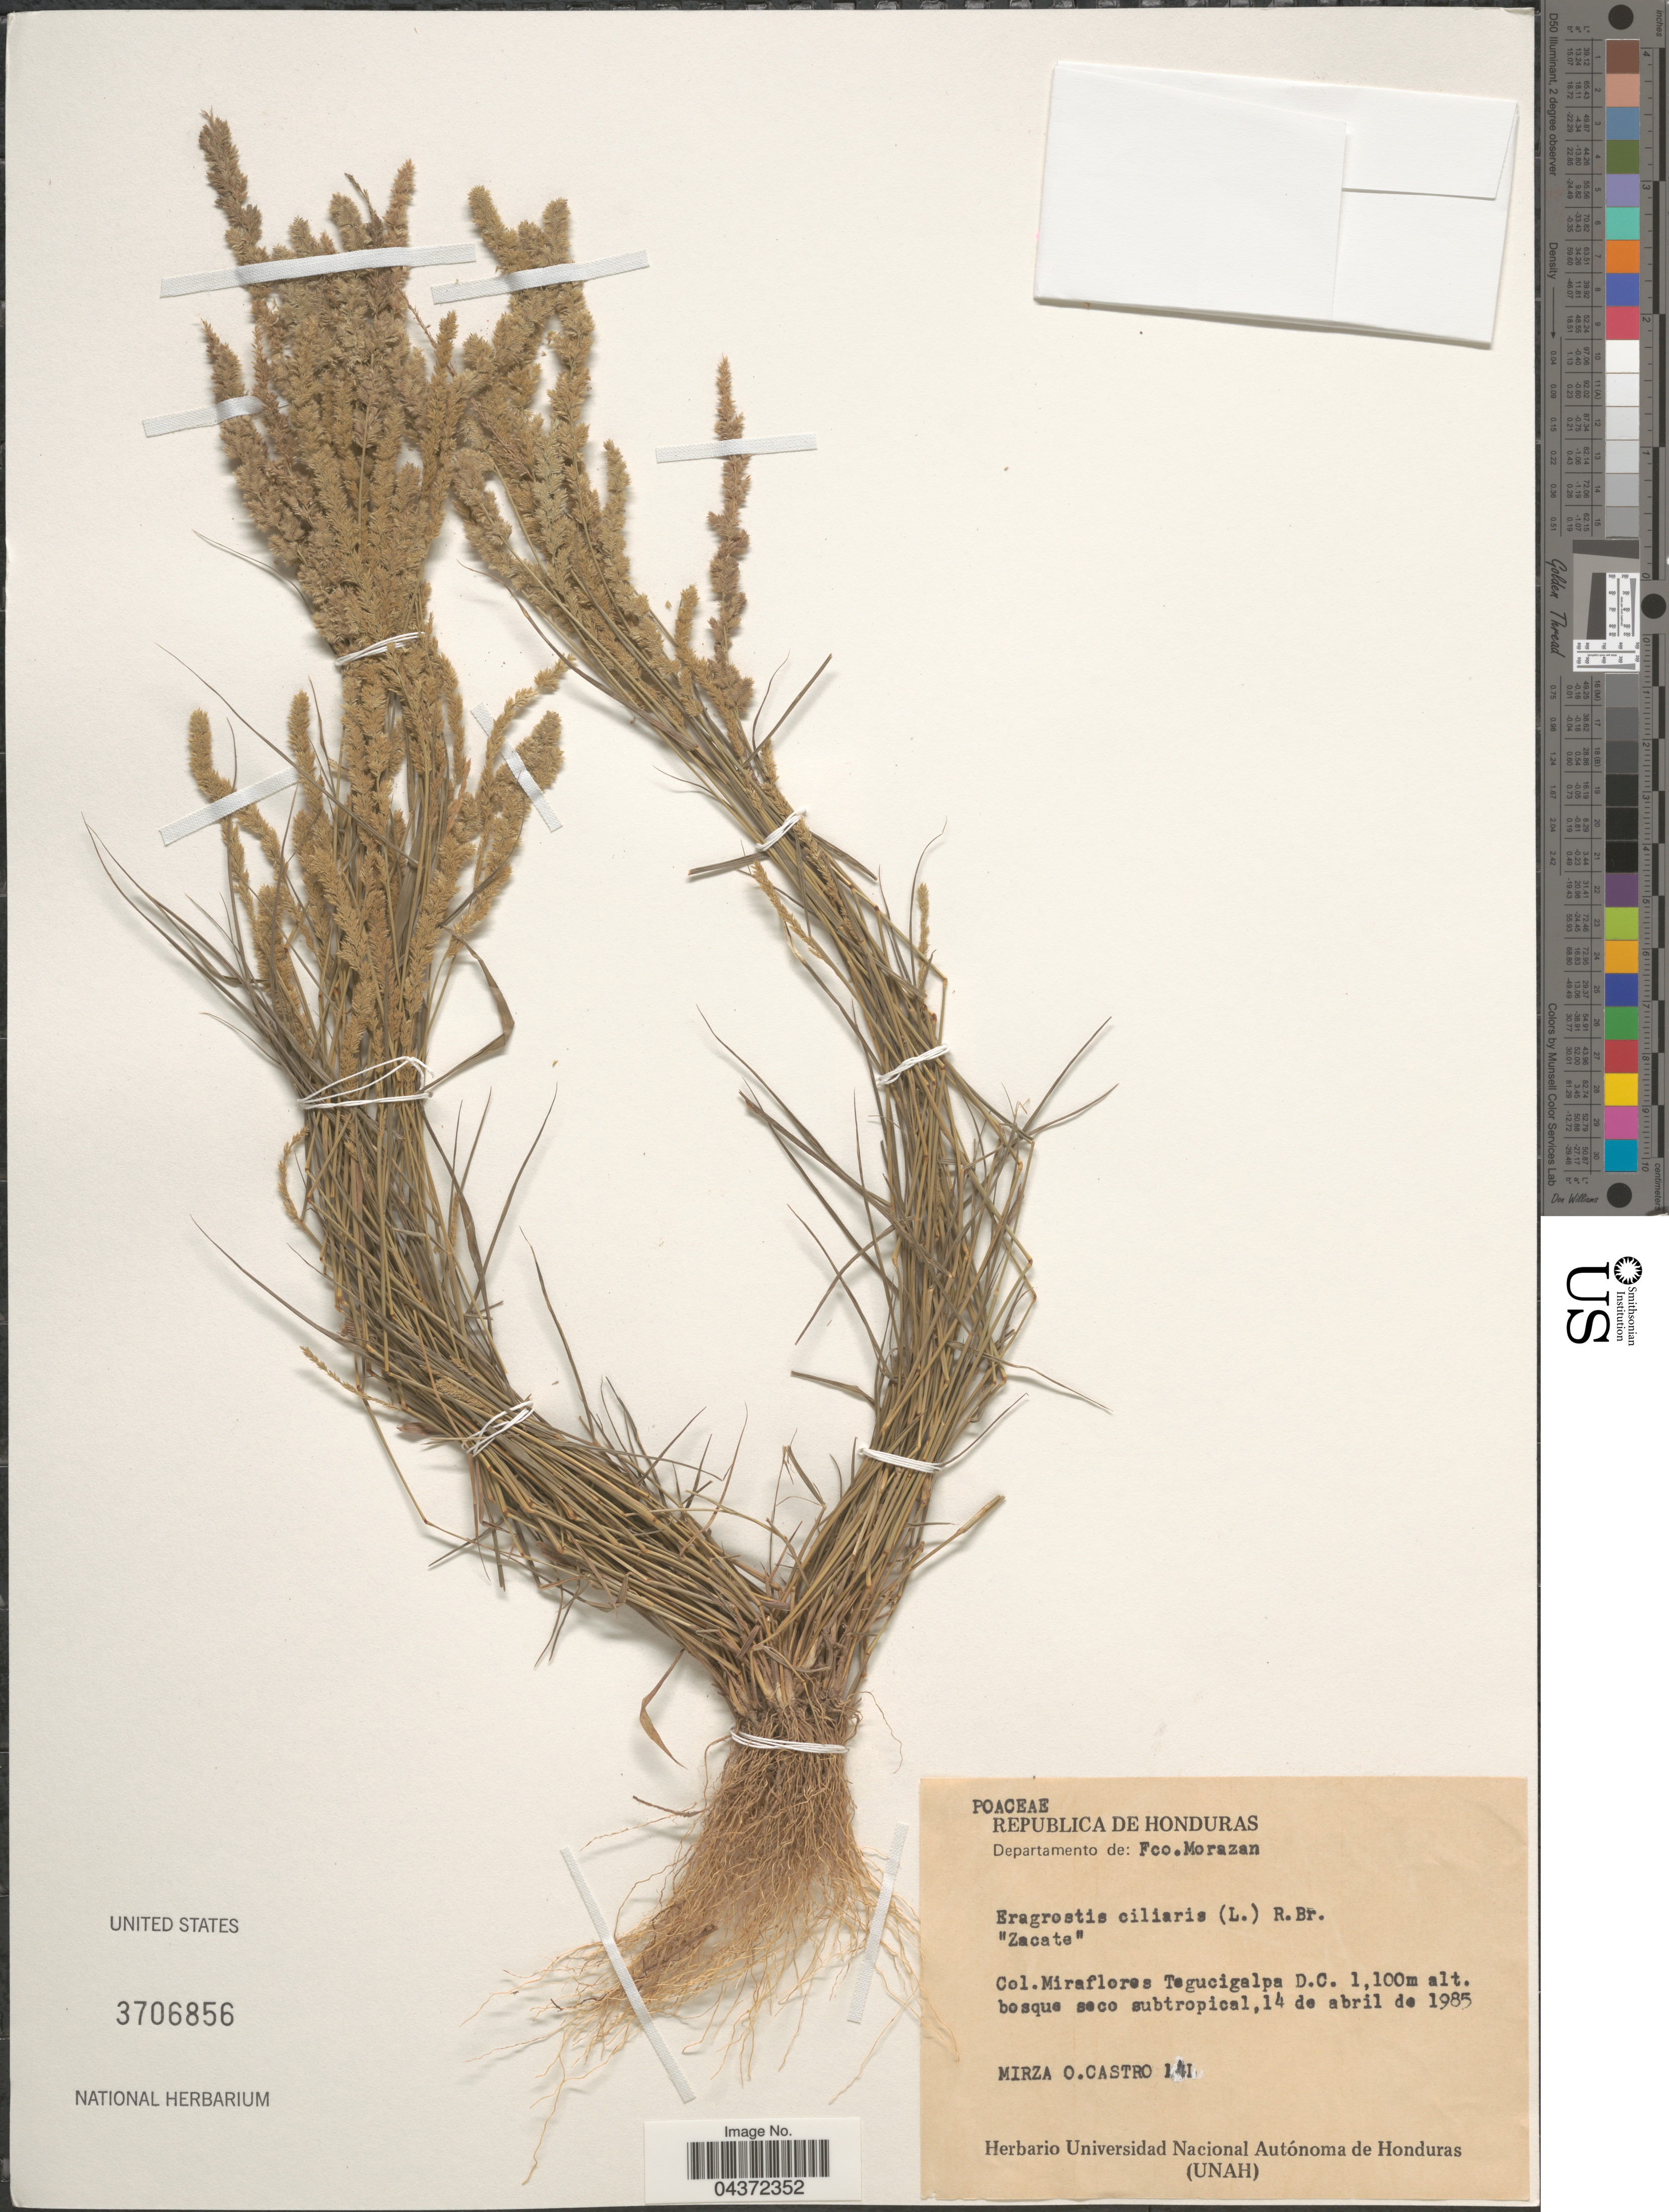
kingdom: Plantae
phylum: Tracheophyta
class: Liliopsida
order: Poales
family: Poaceae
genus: Eragrostis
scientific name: Eragrostis ciliaris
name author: (L.) R. Br.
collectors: M. Castro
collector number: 141*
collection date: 1985-04-14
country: Honduras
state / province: Fco. Morazán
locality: Departamento de: Fco. Morazan. Col. Miraflores Tegucigalpa D.C., bosque seco subtropical.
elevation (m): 1100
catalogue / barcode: US 3706856